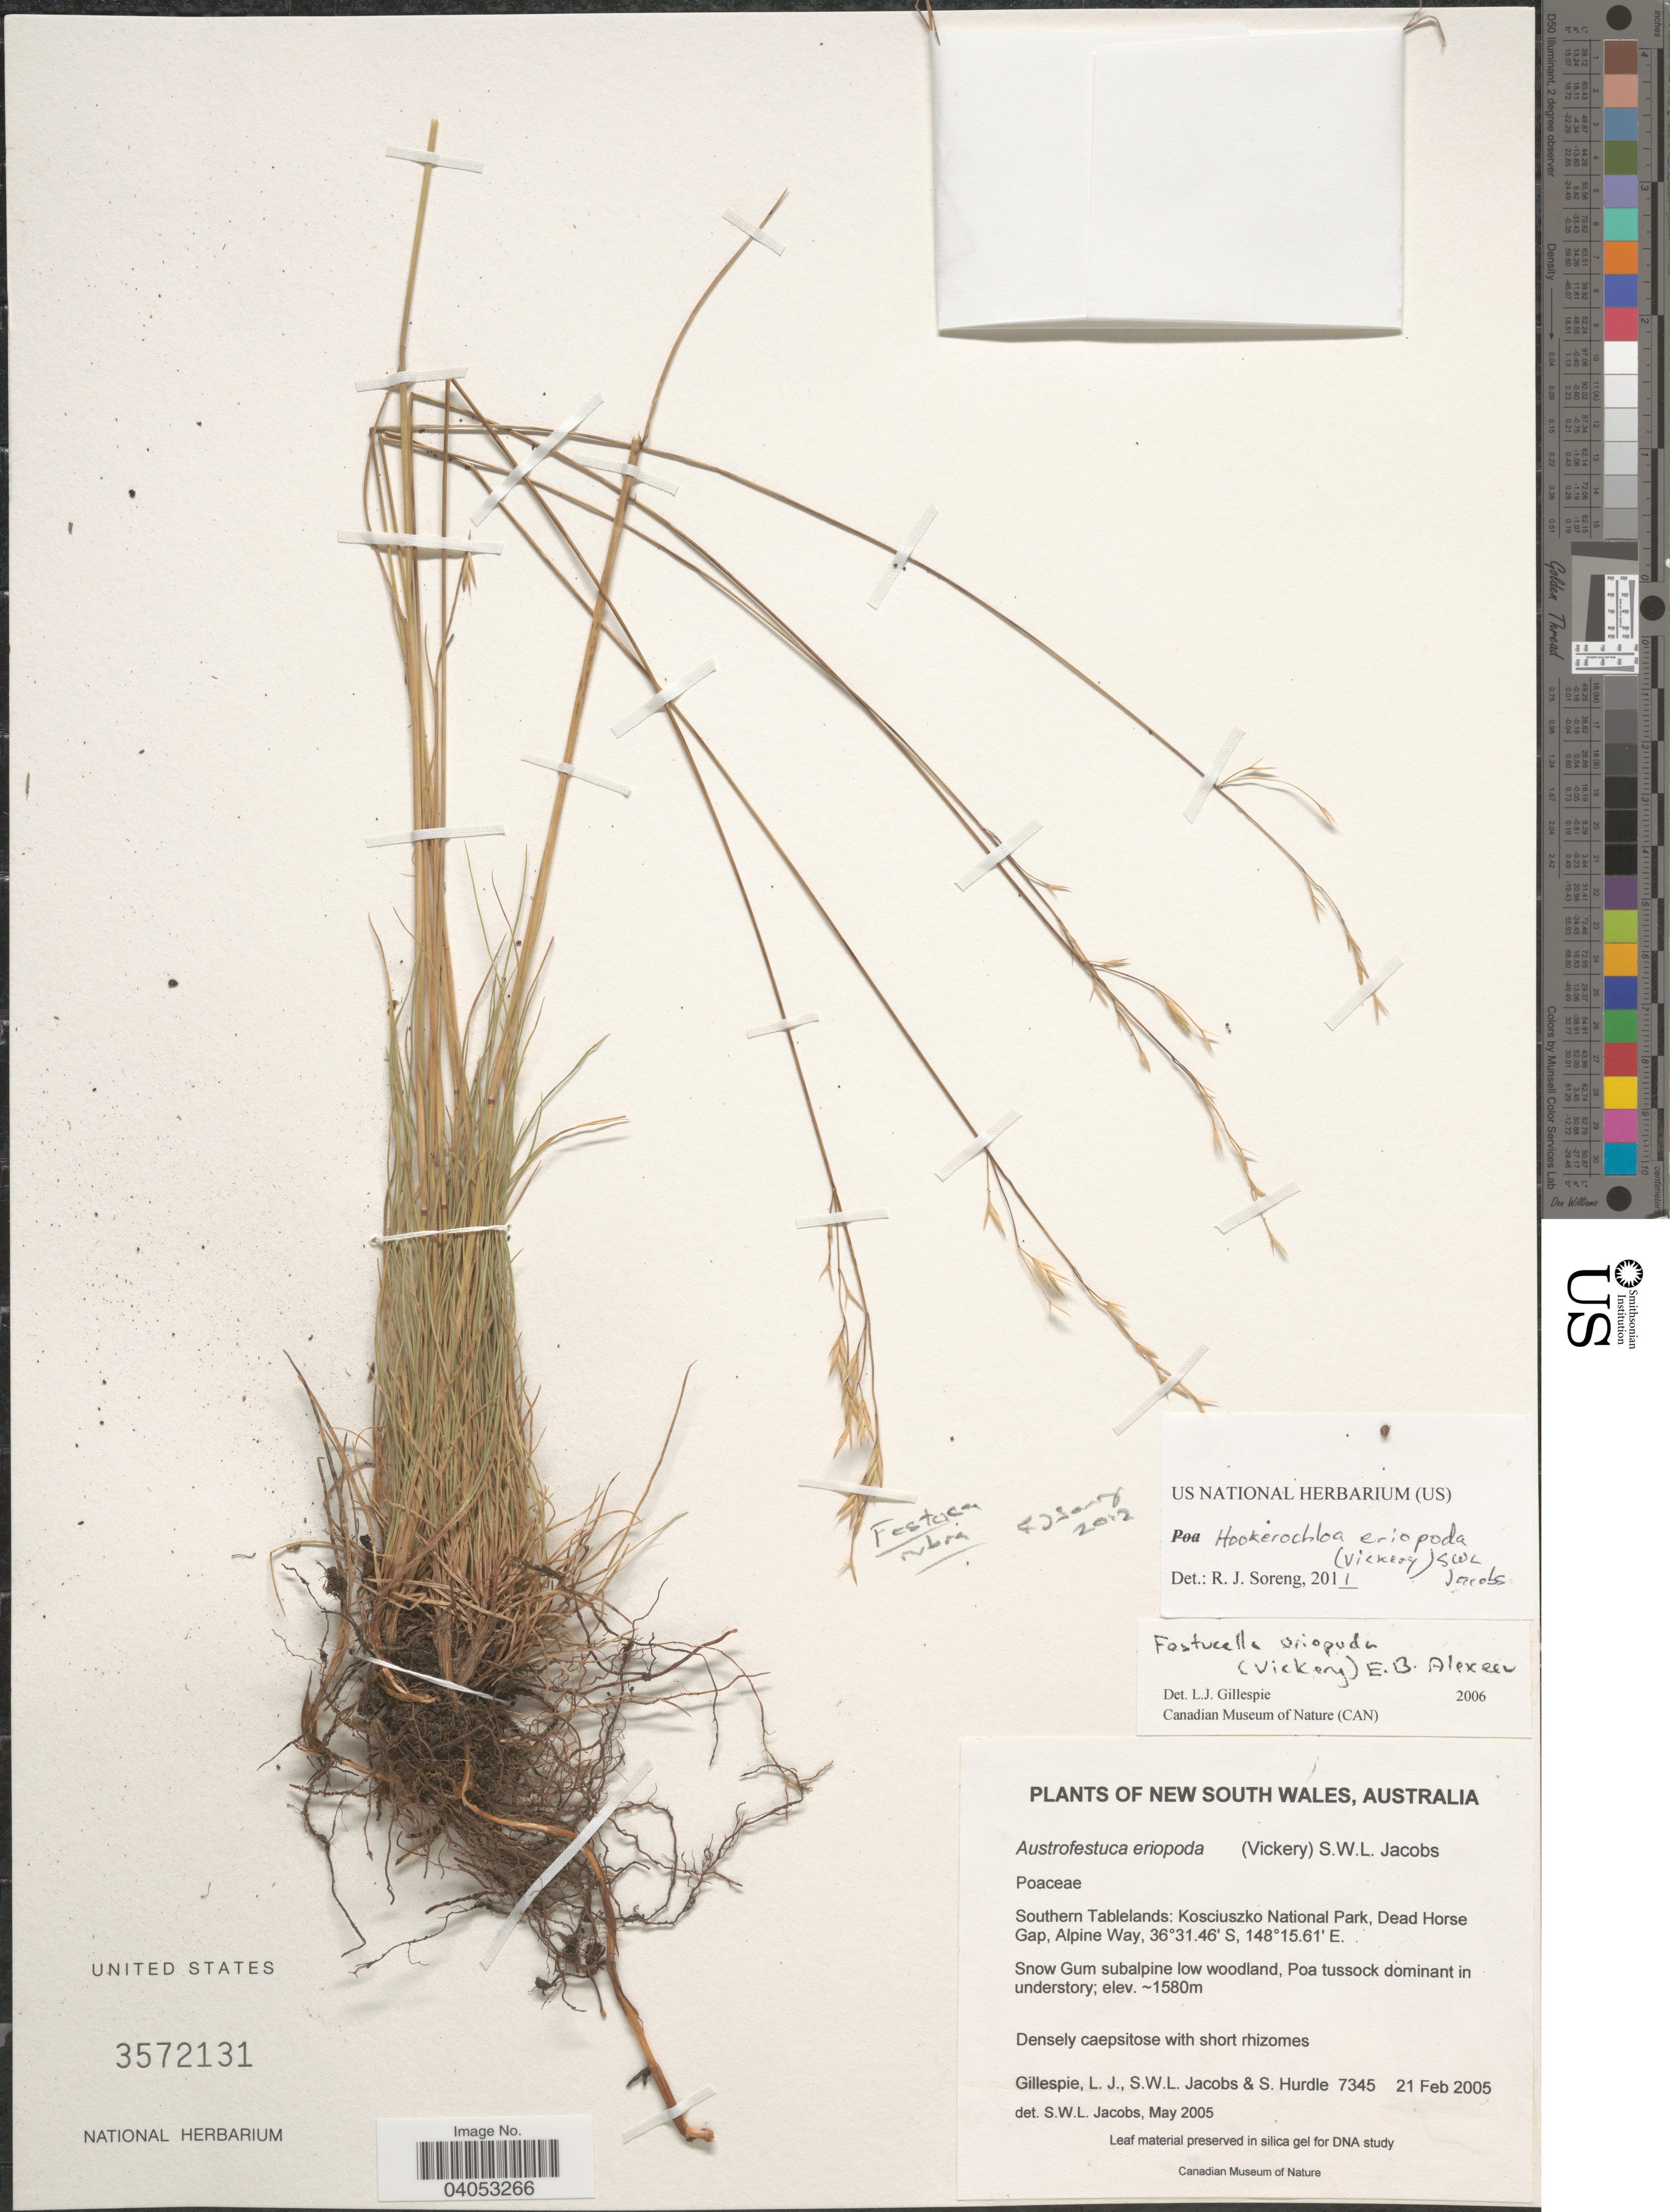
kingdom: Plantae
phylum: Tracheophyta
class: Liliopsida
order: Poales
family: Poaceae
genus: Hookerochloa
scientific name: Hookerochloa eriopoda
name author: (Vickery) S.W.L. Jacobs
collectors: L. Gillespie, S. W. L. Jacobs & S. Hurdle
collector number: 7345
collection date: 2005-02-21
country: Australia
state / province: New South Wales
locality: Southern Tablelands: Kosciuszko National Park, Dead Horse Gap, Alpine Way. Snow Gum subalpine low woodland.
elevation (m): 1580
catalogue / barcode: US 3572131